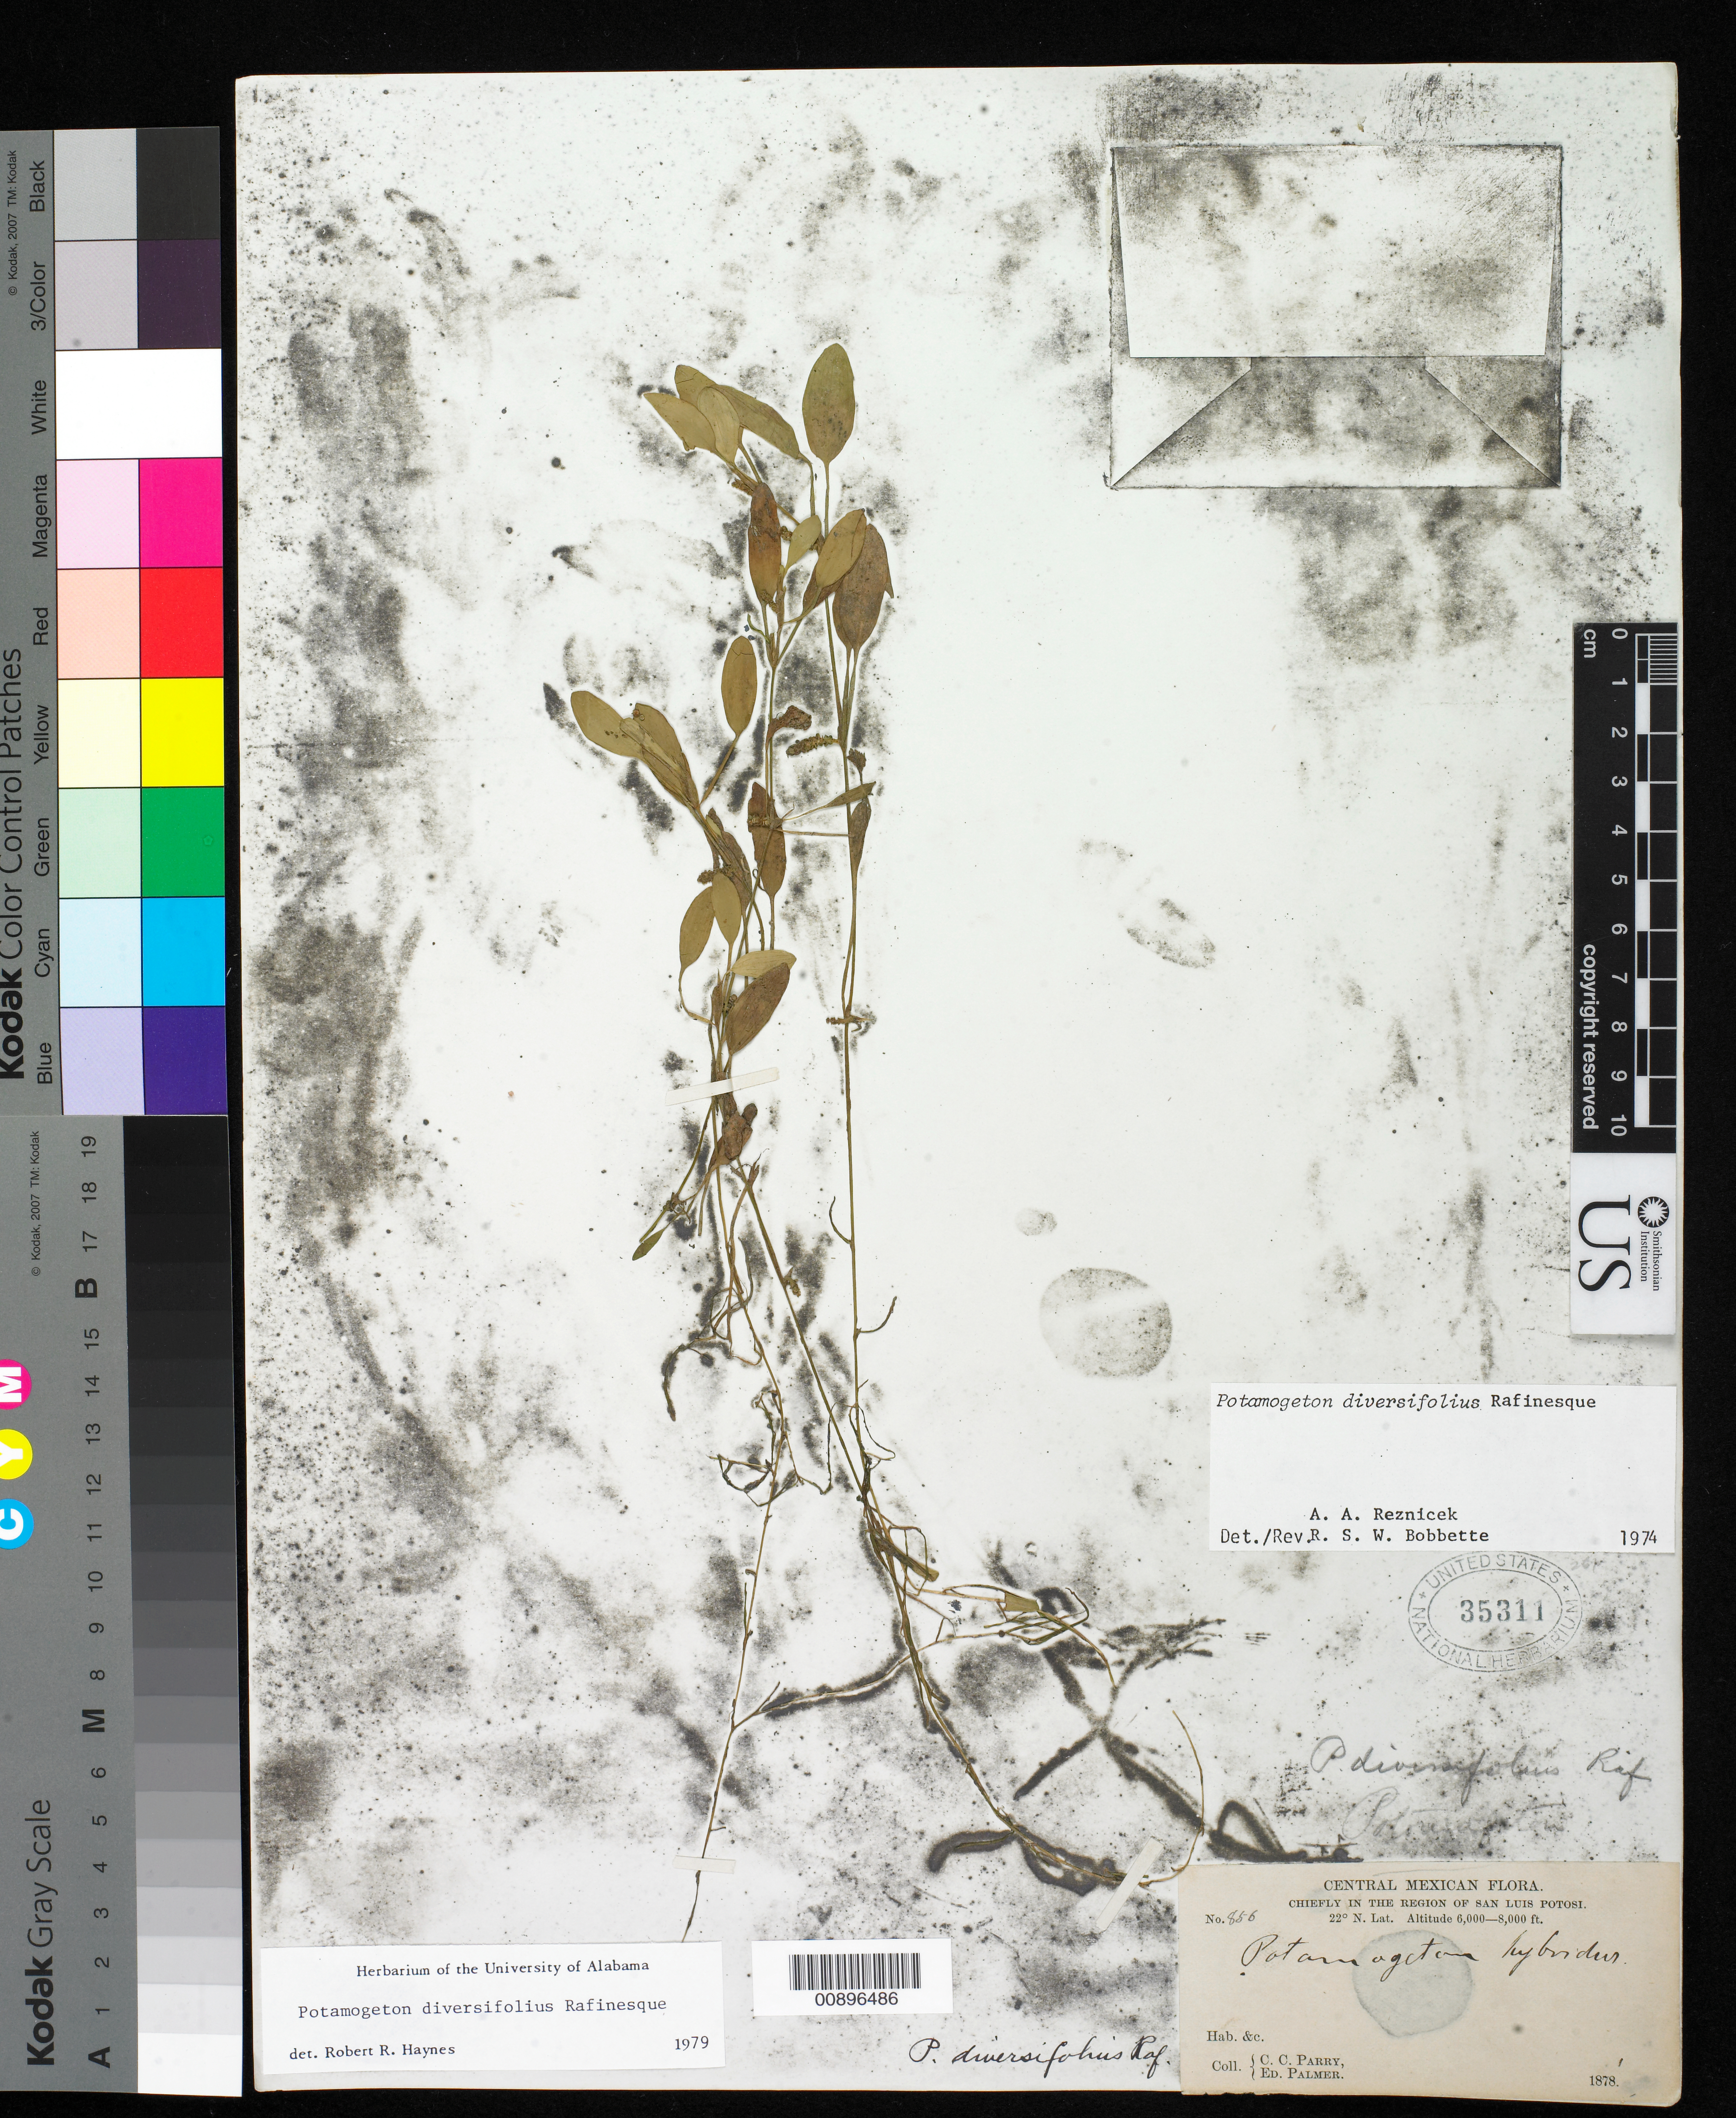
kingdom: Plantae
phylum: Tracheophyta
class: Liliopsida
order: Alismatales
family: Potamogetonaceae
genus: Potamogeton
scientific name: Potamogeton diversifolius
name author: Raf.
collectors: C. C. Parry & E. Palmer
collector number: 856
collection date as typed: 1878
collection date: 1878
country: Mexico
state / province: San Luis Potosí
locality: Chiefly in the region of San Luis Potosí.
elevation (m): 1829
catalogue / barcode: US 35311